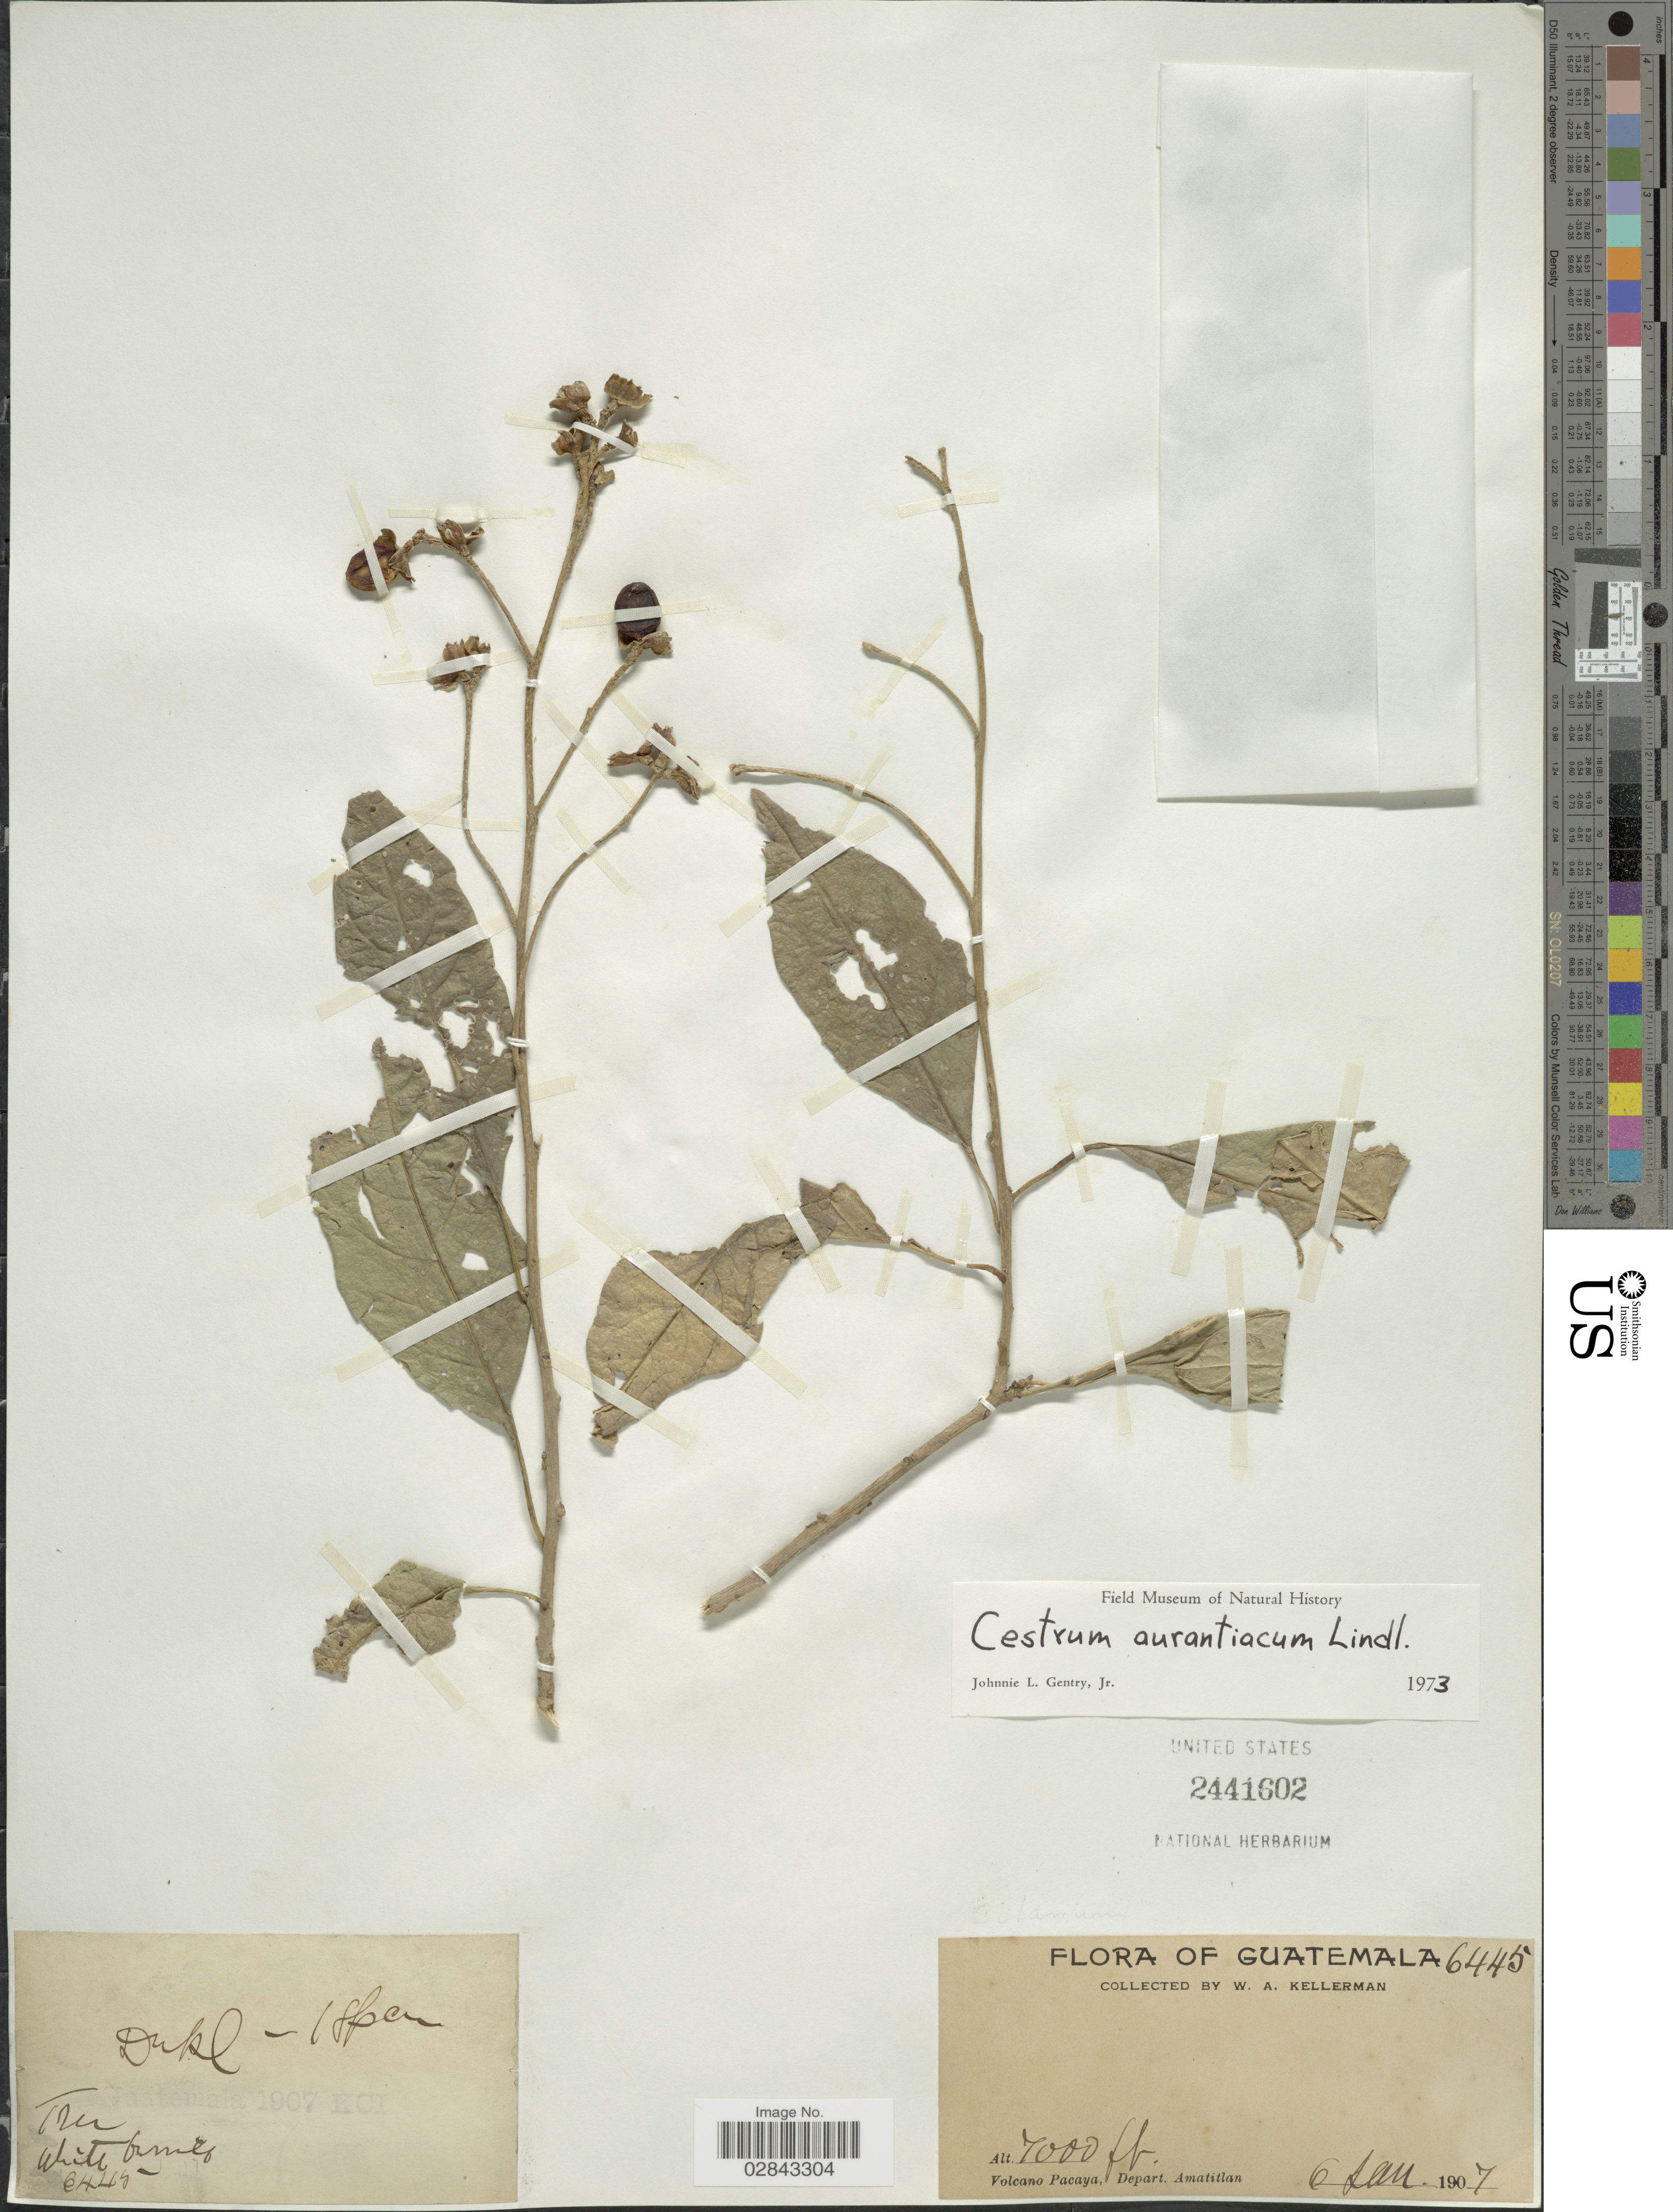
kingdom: Plantae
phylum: Tracheophyta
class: Magnoliopsida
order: Solanales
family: Solanaceae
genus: Cestrum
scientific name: Cestrum aurantiacum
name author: Lindley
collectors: W. Kellerman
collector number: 6445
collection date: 1907-01-06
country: Guatemala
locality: Volcano Pacaya, Depart. Amatitlan.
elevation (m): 2134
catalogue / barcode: US 2441602